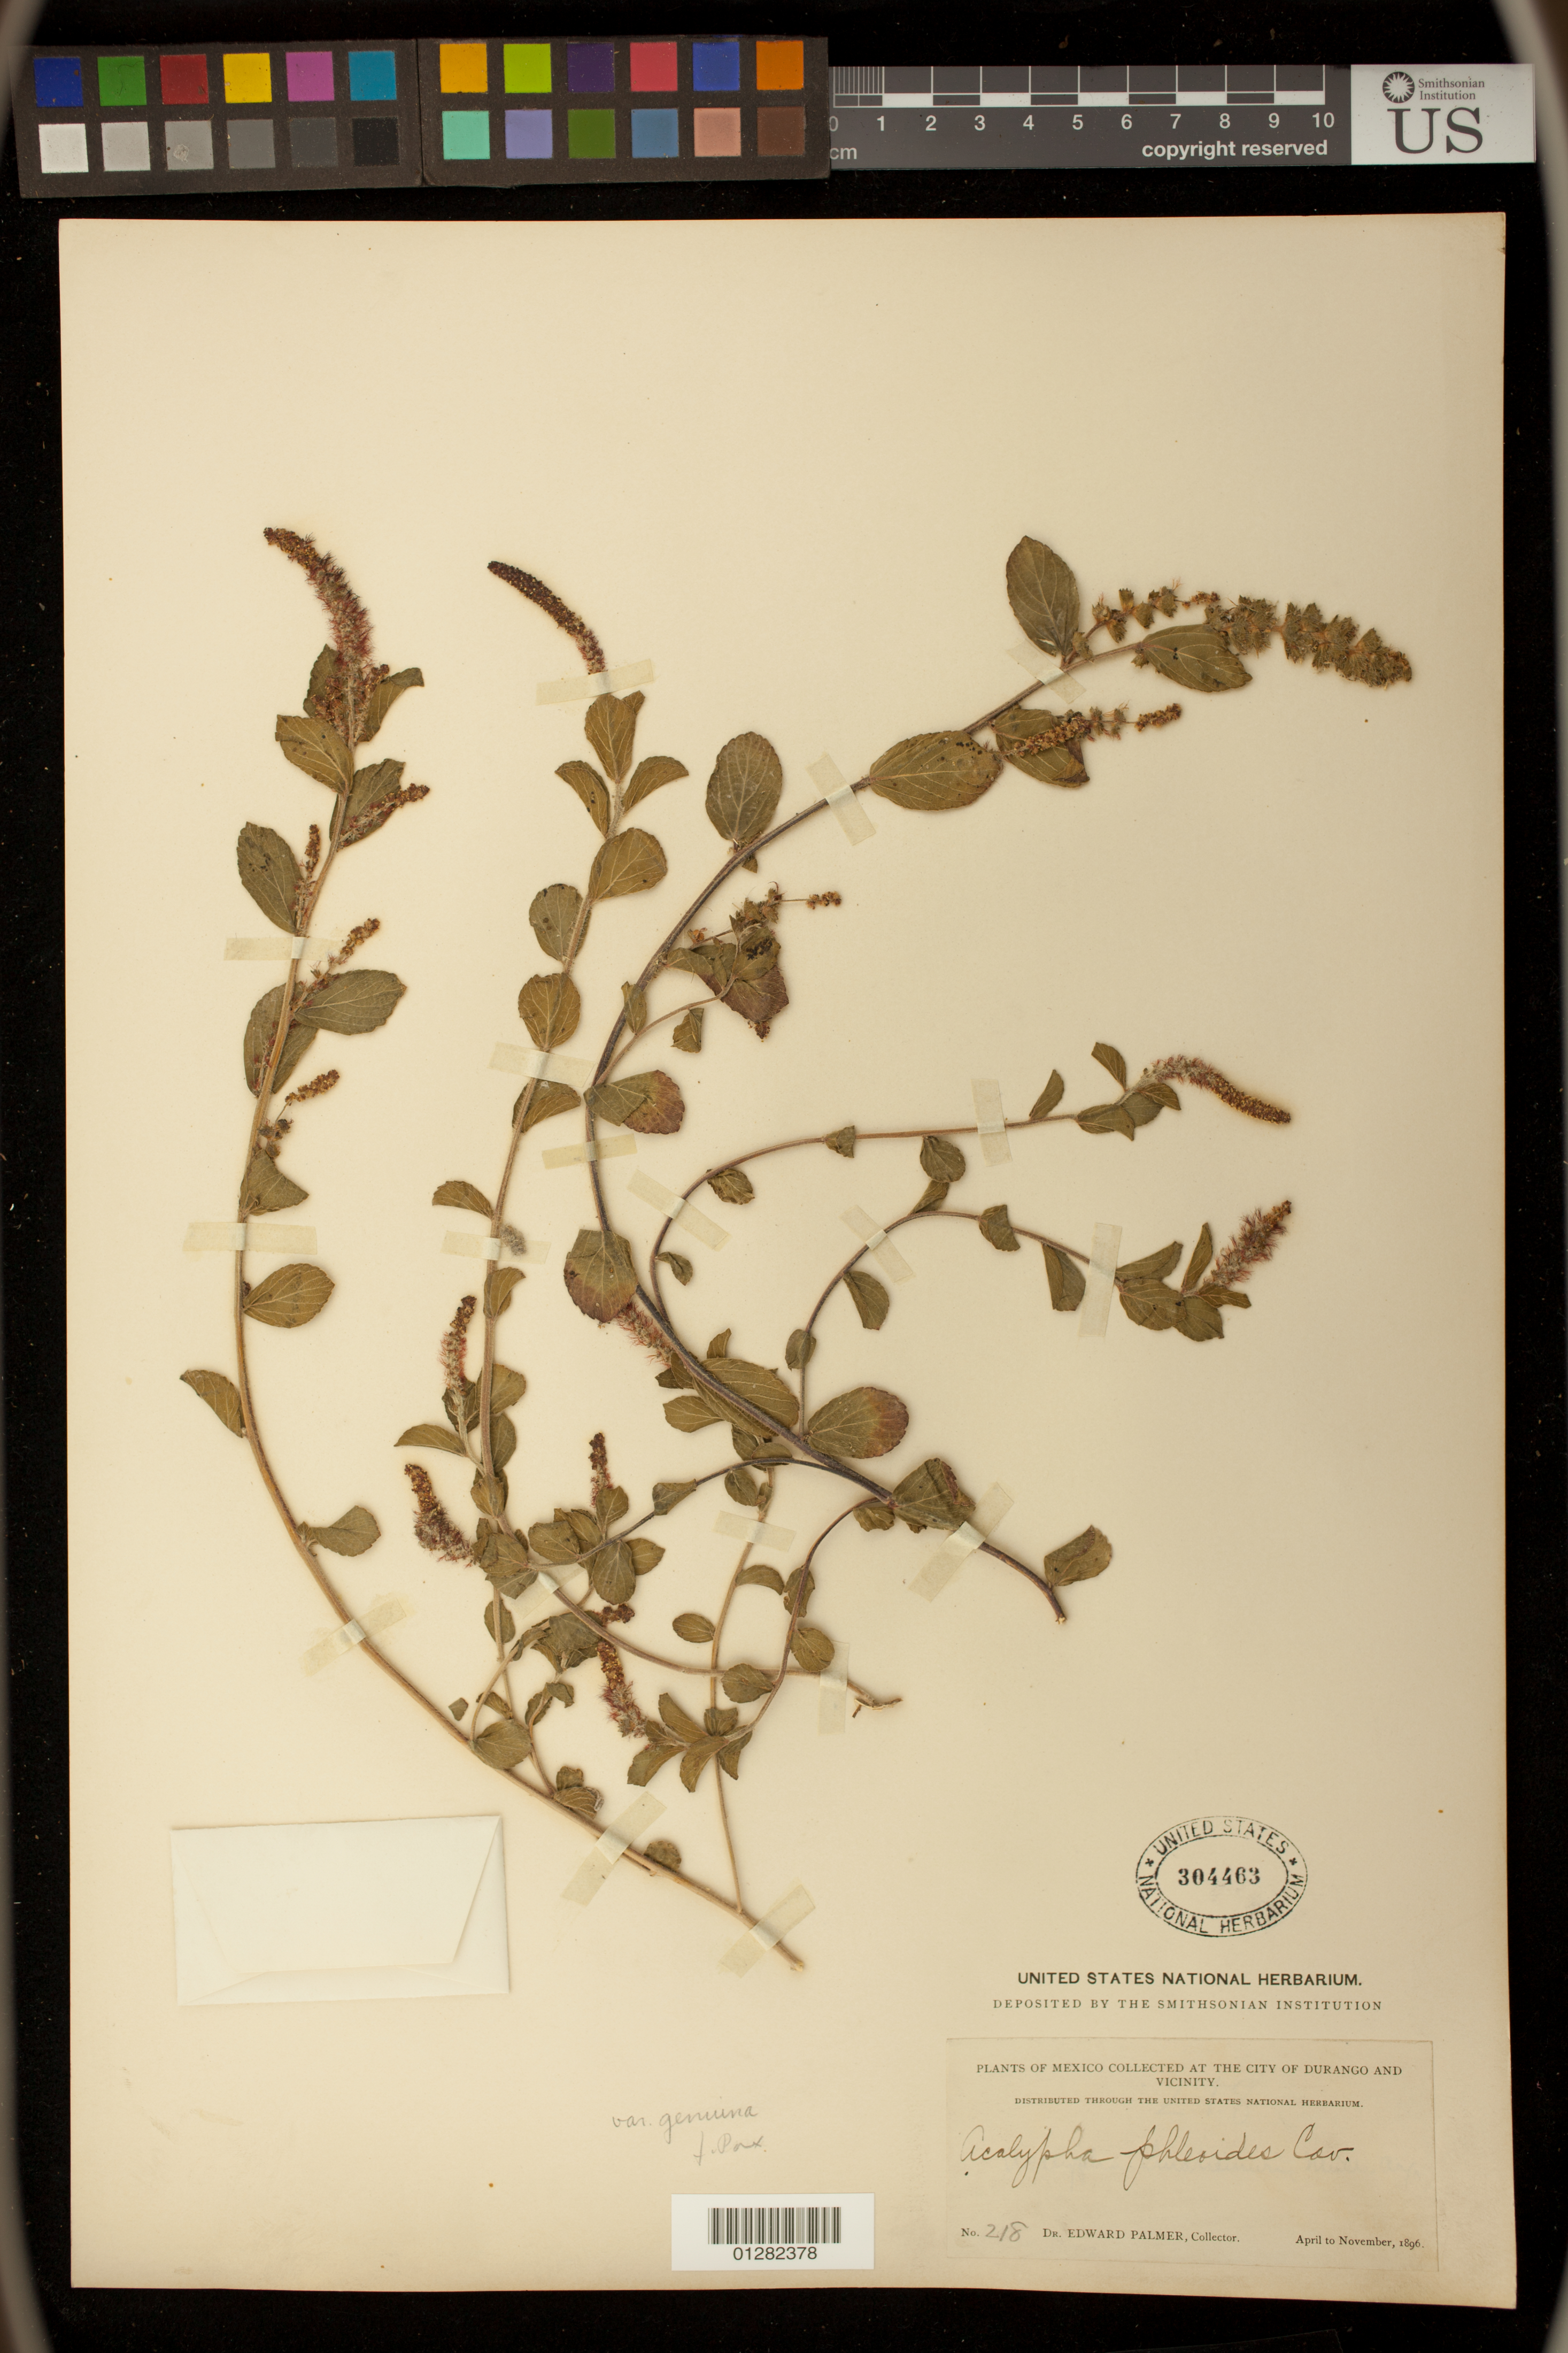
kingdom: Plantae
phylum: Tracheophyta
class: Magnoliopsida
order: Malpighiales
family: Euphorbiaceae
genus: Acalypha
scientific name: Acalypha phleoides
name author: Cav.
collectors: H. von Türckheim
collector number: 218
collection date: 1896-04/1896-11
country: Mexico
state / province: Durango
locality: City of Durango and vicinity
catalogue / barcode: US 304463